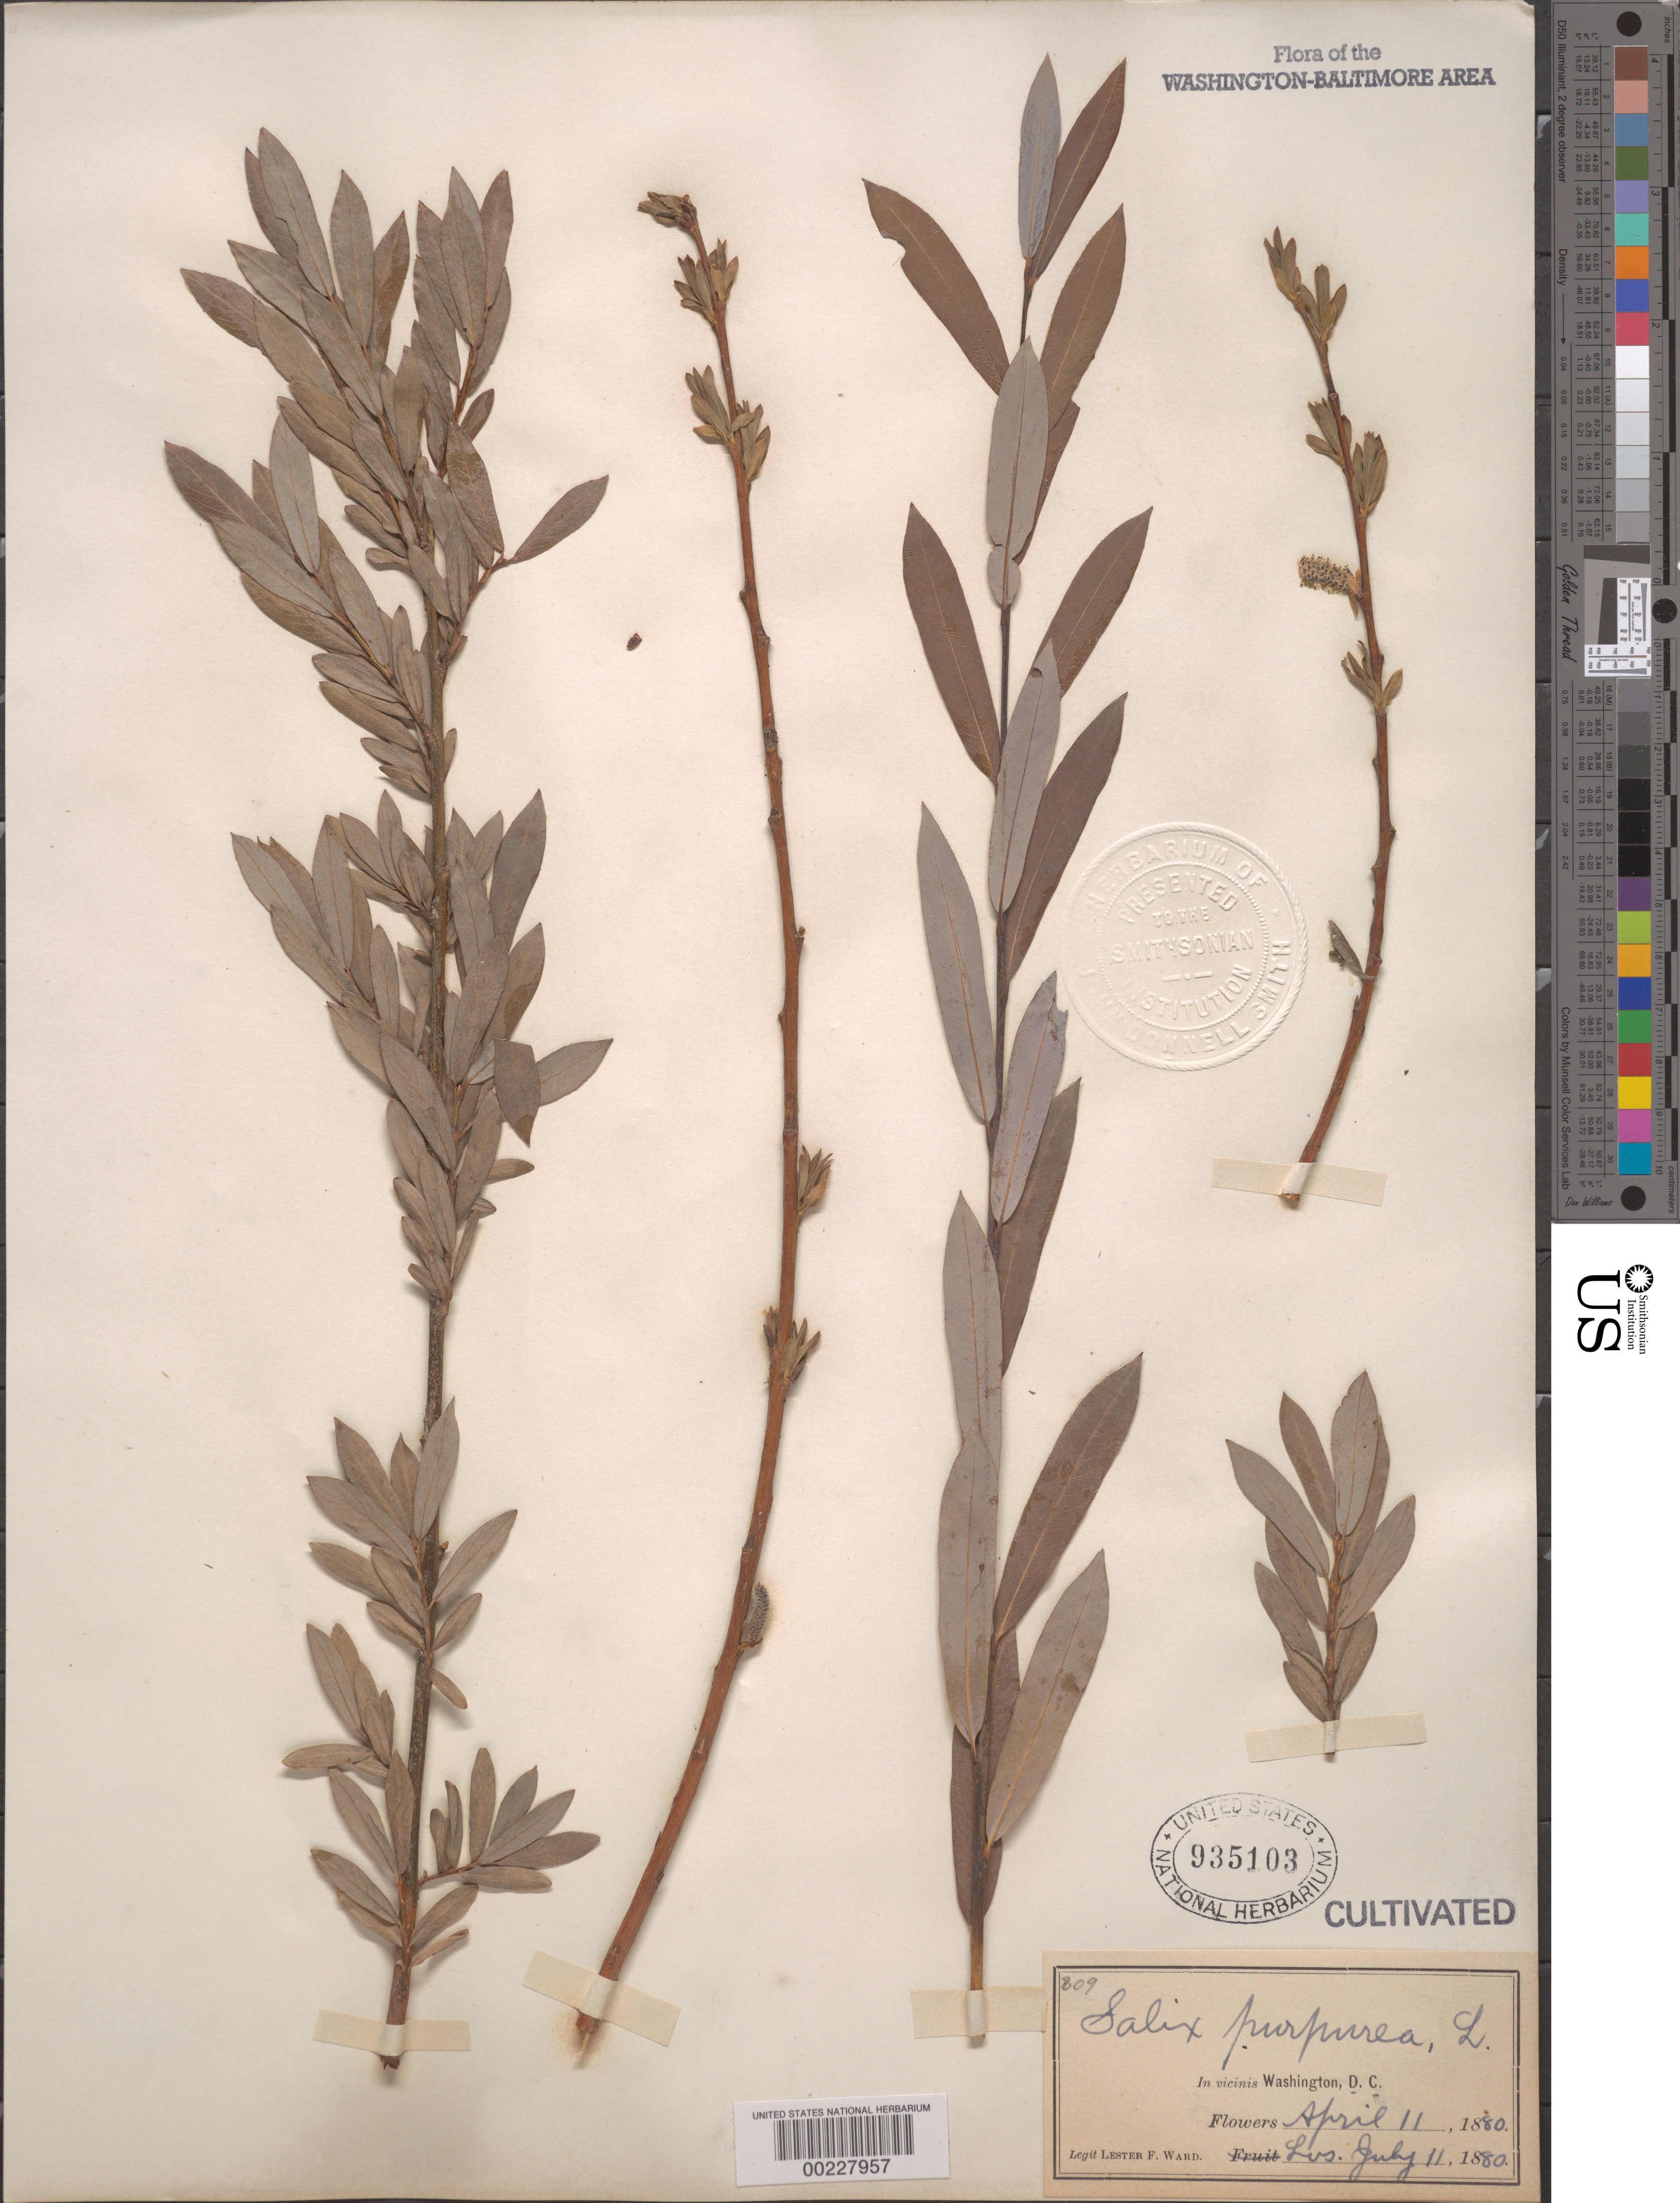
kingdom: Plantae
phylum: Tracheophyta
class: Magnoliopsida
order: Malpighiales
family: Salicaceae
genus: Salix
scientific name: Salix purpurea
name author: L.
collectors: L. F. Ward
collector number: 809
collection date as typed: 11 Apr 1880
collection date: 1880-04-11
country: United States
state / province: District of Columbia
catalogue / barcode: US 935103